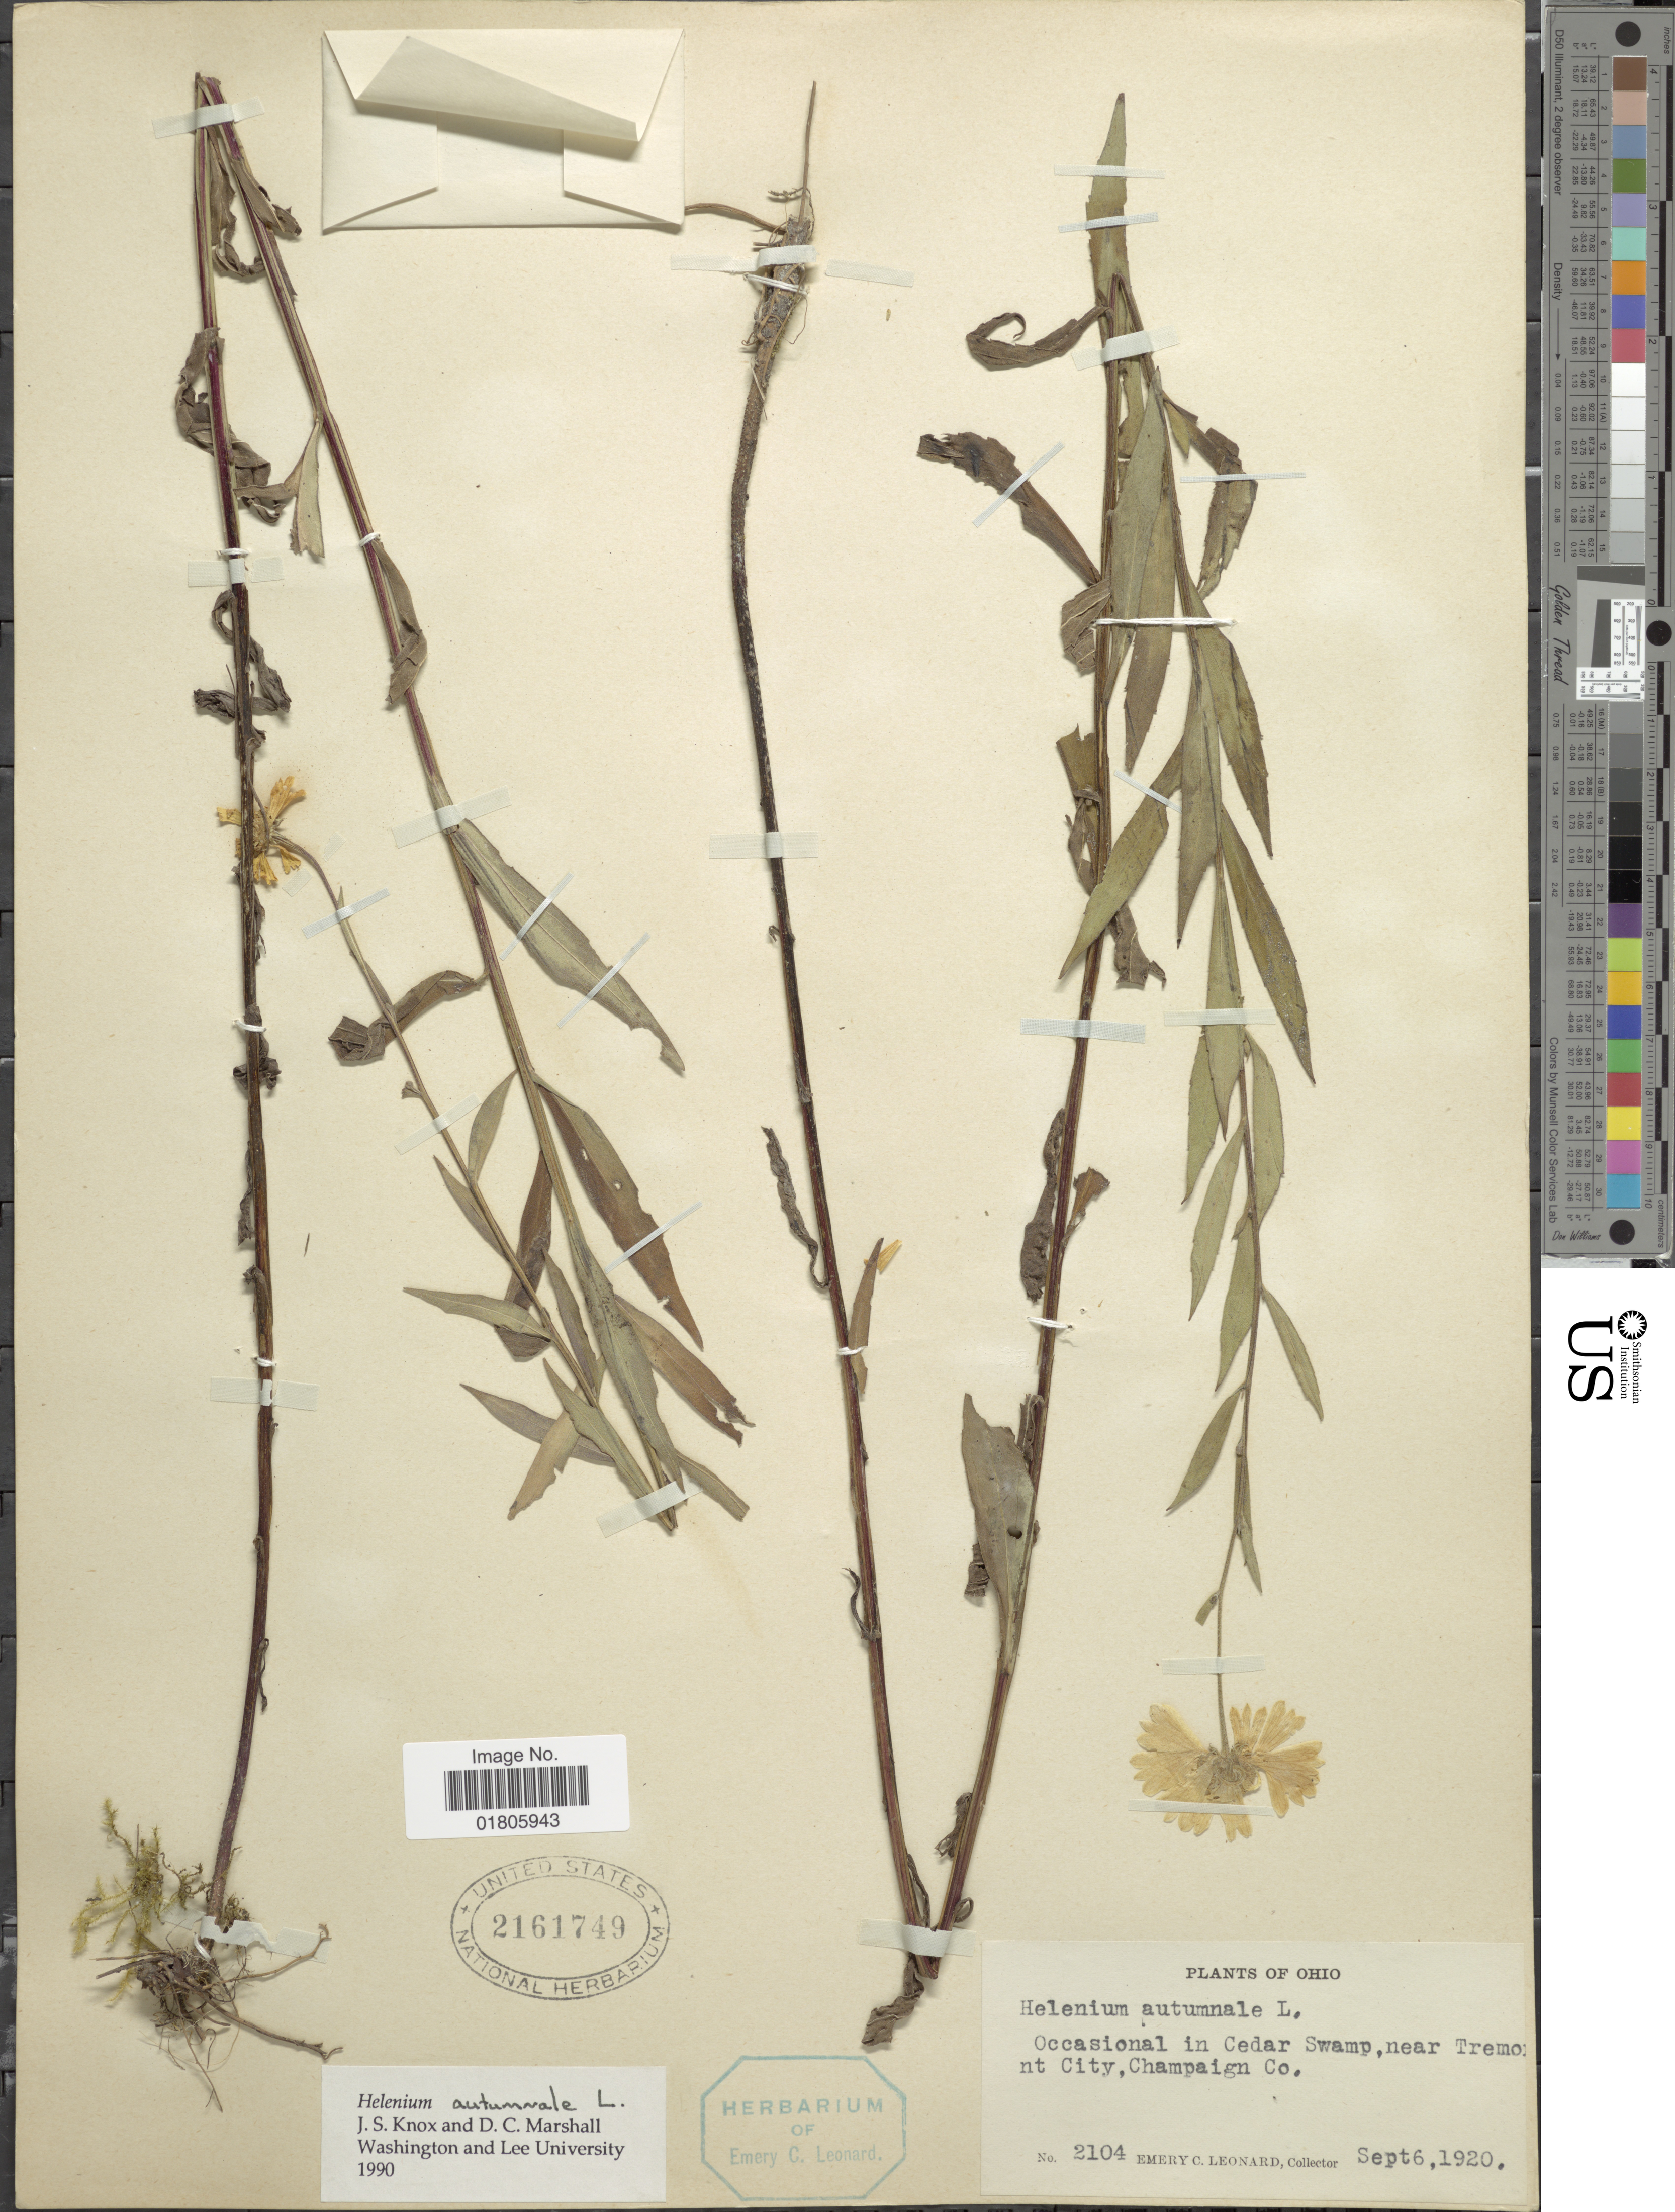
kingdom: Plantae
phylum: Tracheophyta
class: Magnoliopsida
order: Asterales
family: Asteraceae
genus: Helenium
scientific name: Helenium autumnale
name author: L.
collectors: E. C. Leonard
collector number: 2104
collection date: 1920-09-06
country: United States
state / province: Ohio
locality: In Cedar Swamp, near Tremont City, Champaign Co.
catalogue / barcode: US 2161749